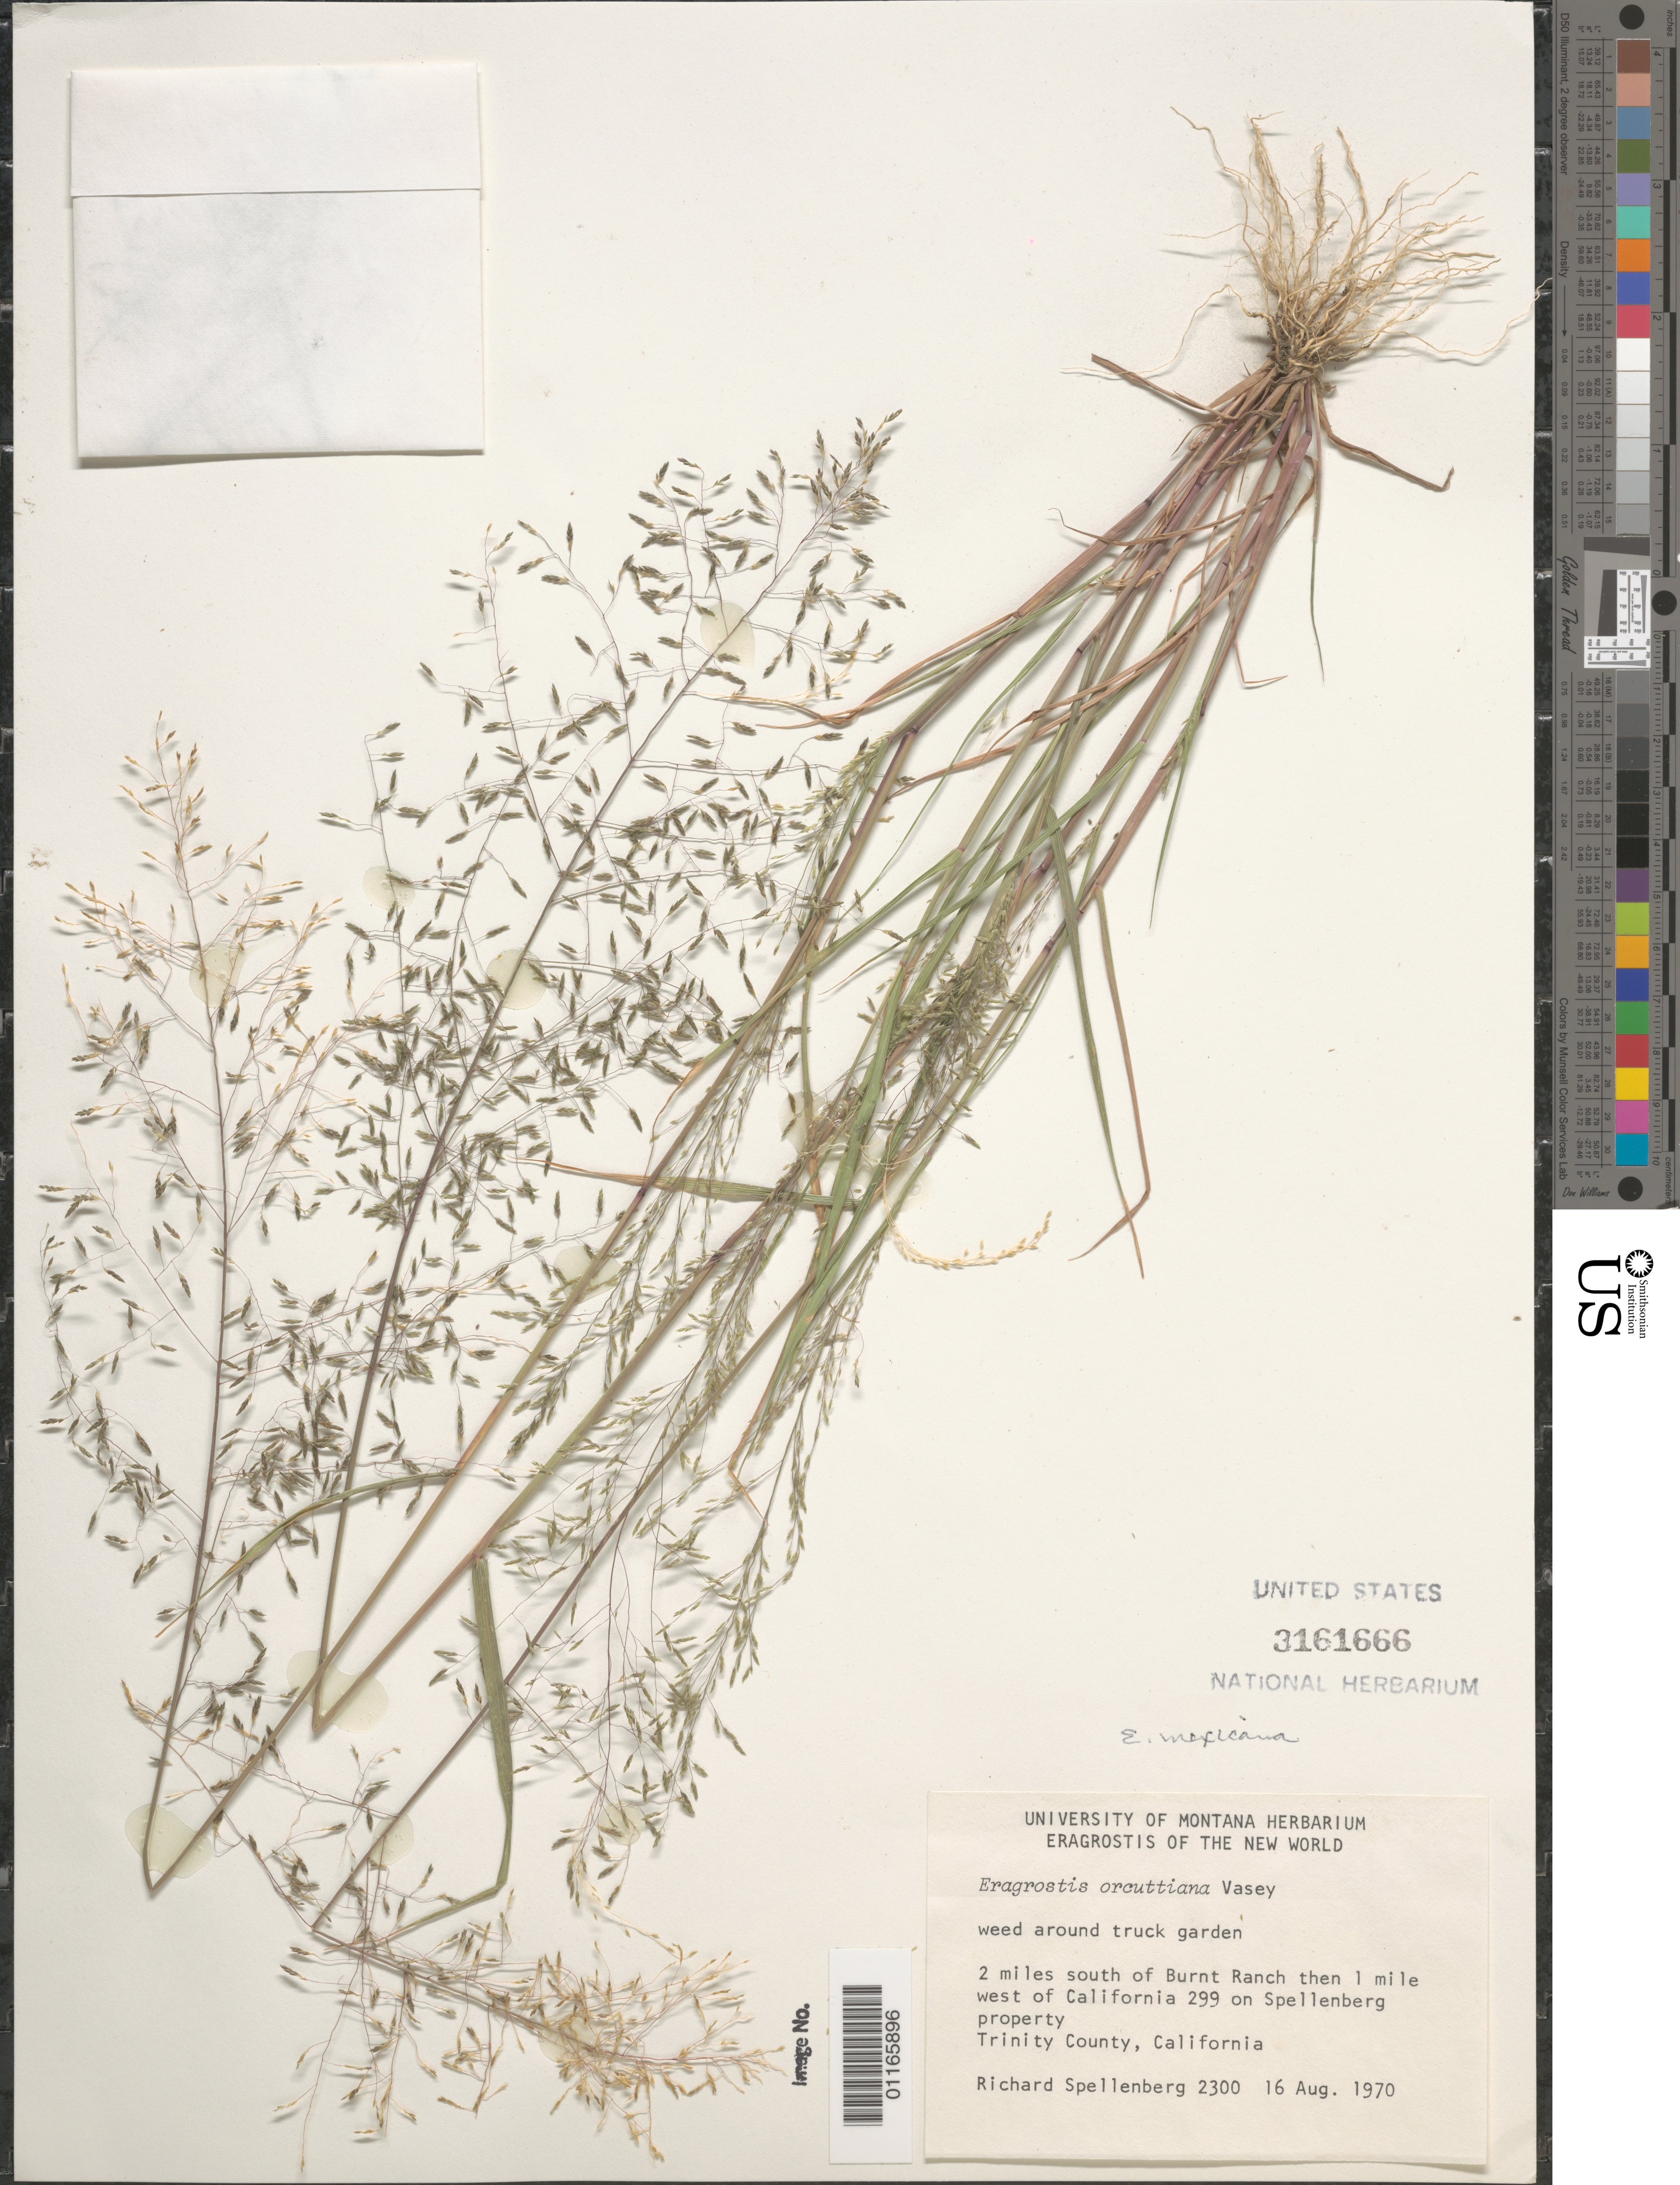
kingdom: Plantae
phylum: Tracheophyta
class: Liliopsida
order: Poales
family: Poaceae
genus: Eragrostis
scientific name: Eragrostis mexicana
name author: (Hornem.) Link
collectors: R. Spellenberg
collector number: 2300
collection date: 1970-08-16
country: United States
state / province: California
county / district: Trinity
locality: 2 miles south of Burnt Ranch then 1 mile west of California 299 on Spellenberg property.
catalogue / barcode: US 3161666